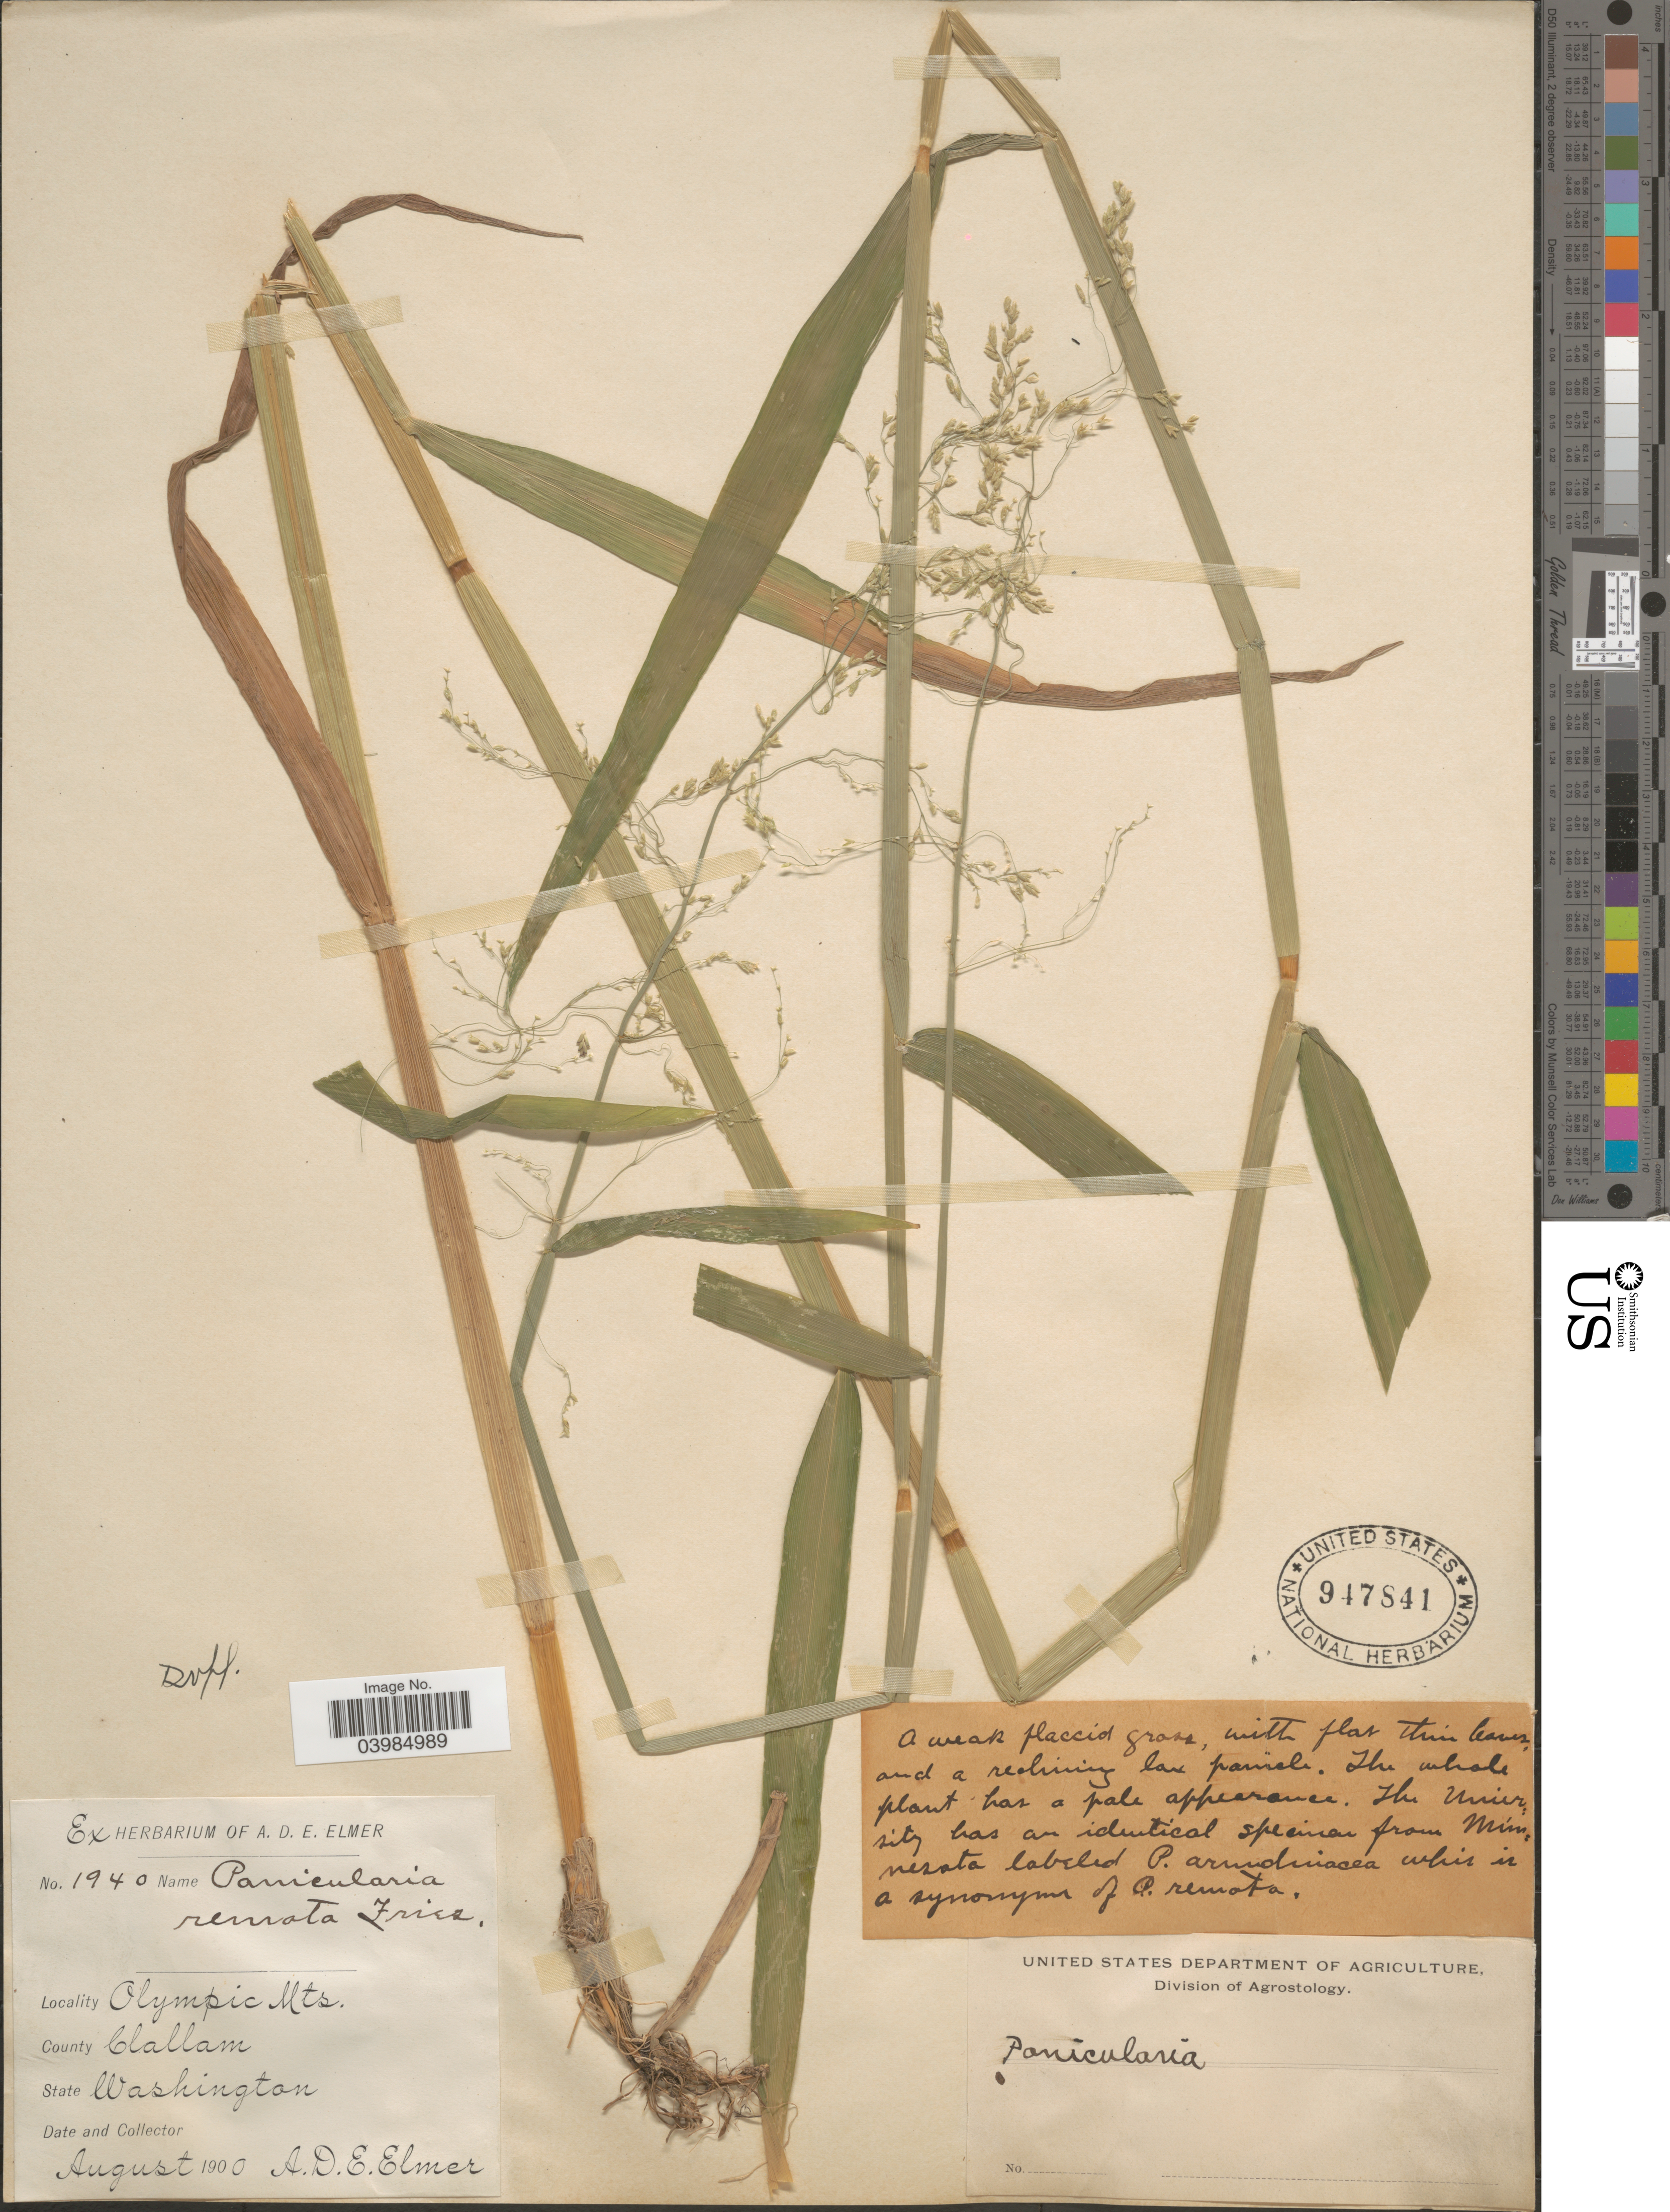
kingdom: Plantae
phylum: Tracheophyta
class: Liliopsida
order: Poales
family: Poaceae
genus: Glyceria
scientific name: Glyceria sp.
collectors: A. D. E. Elmer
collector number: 1940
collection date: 1900-08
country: United States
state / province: Washington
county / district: Clallam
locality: Olympic Mts. County Clallam.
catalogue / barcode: US 947841